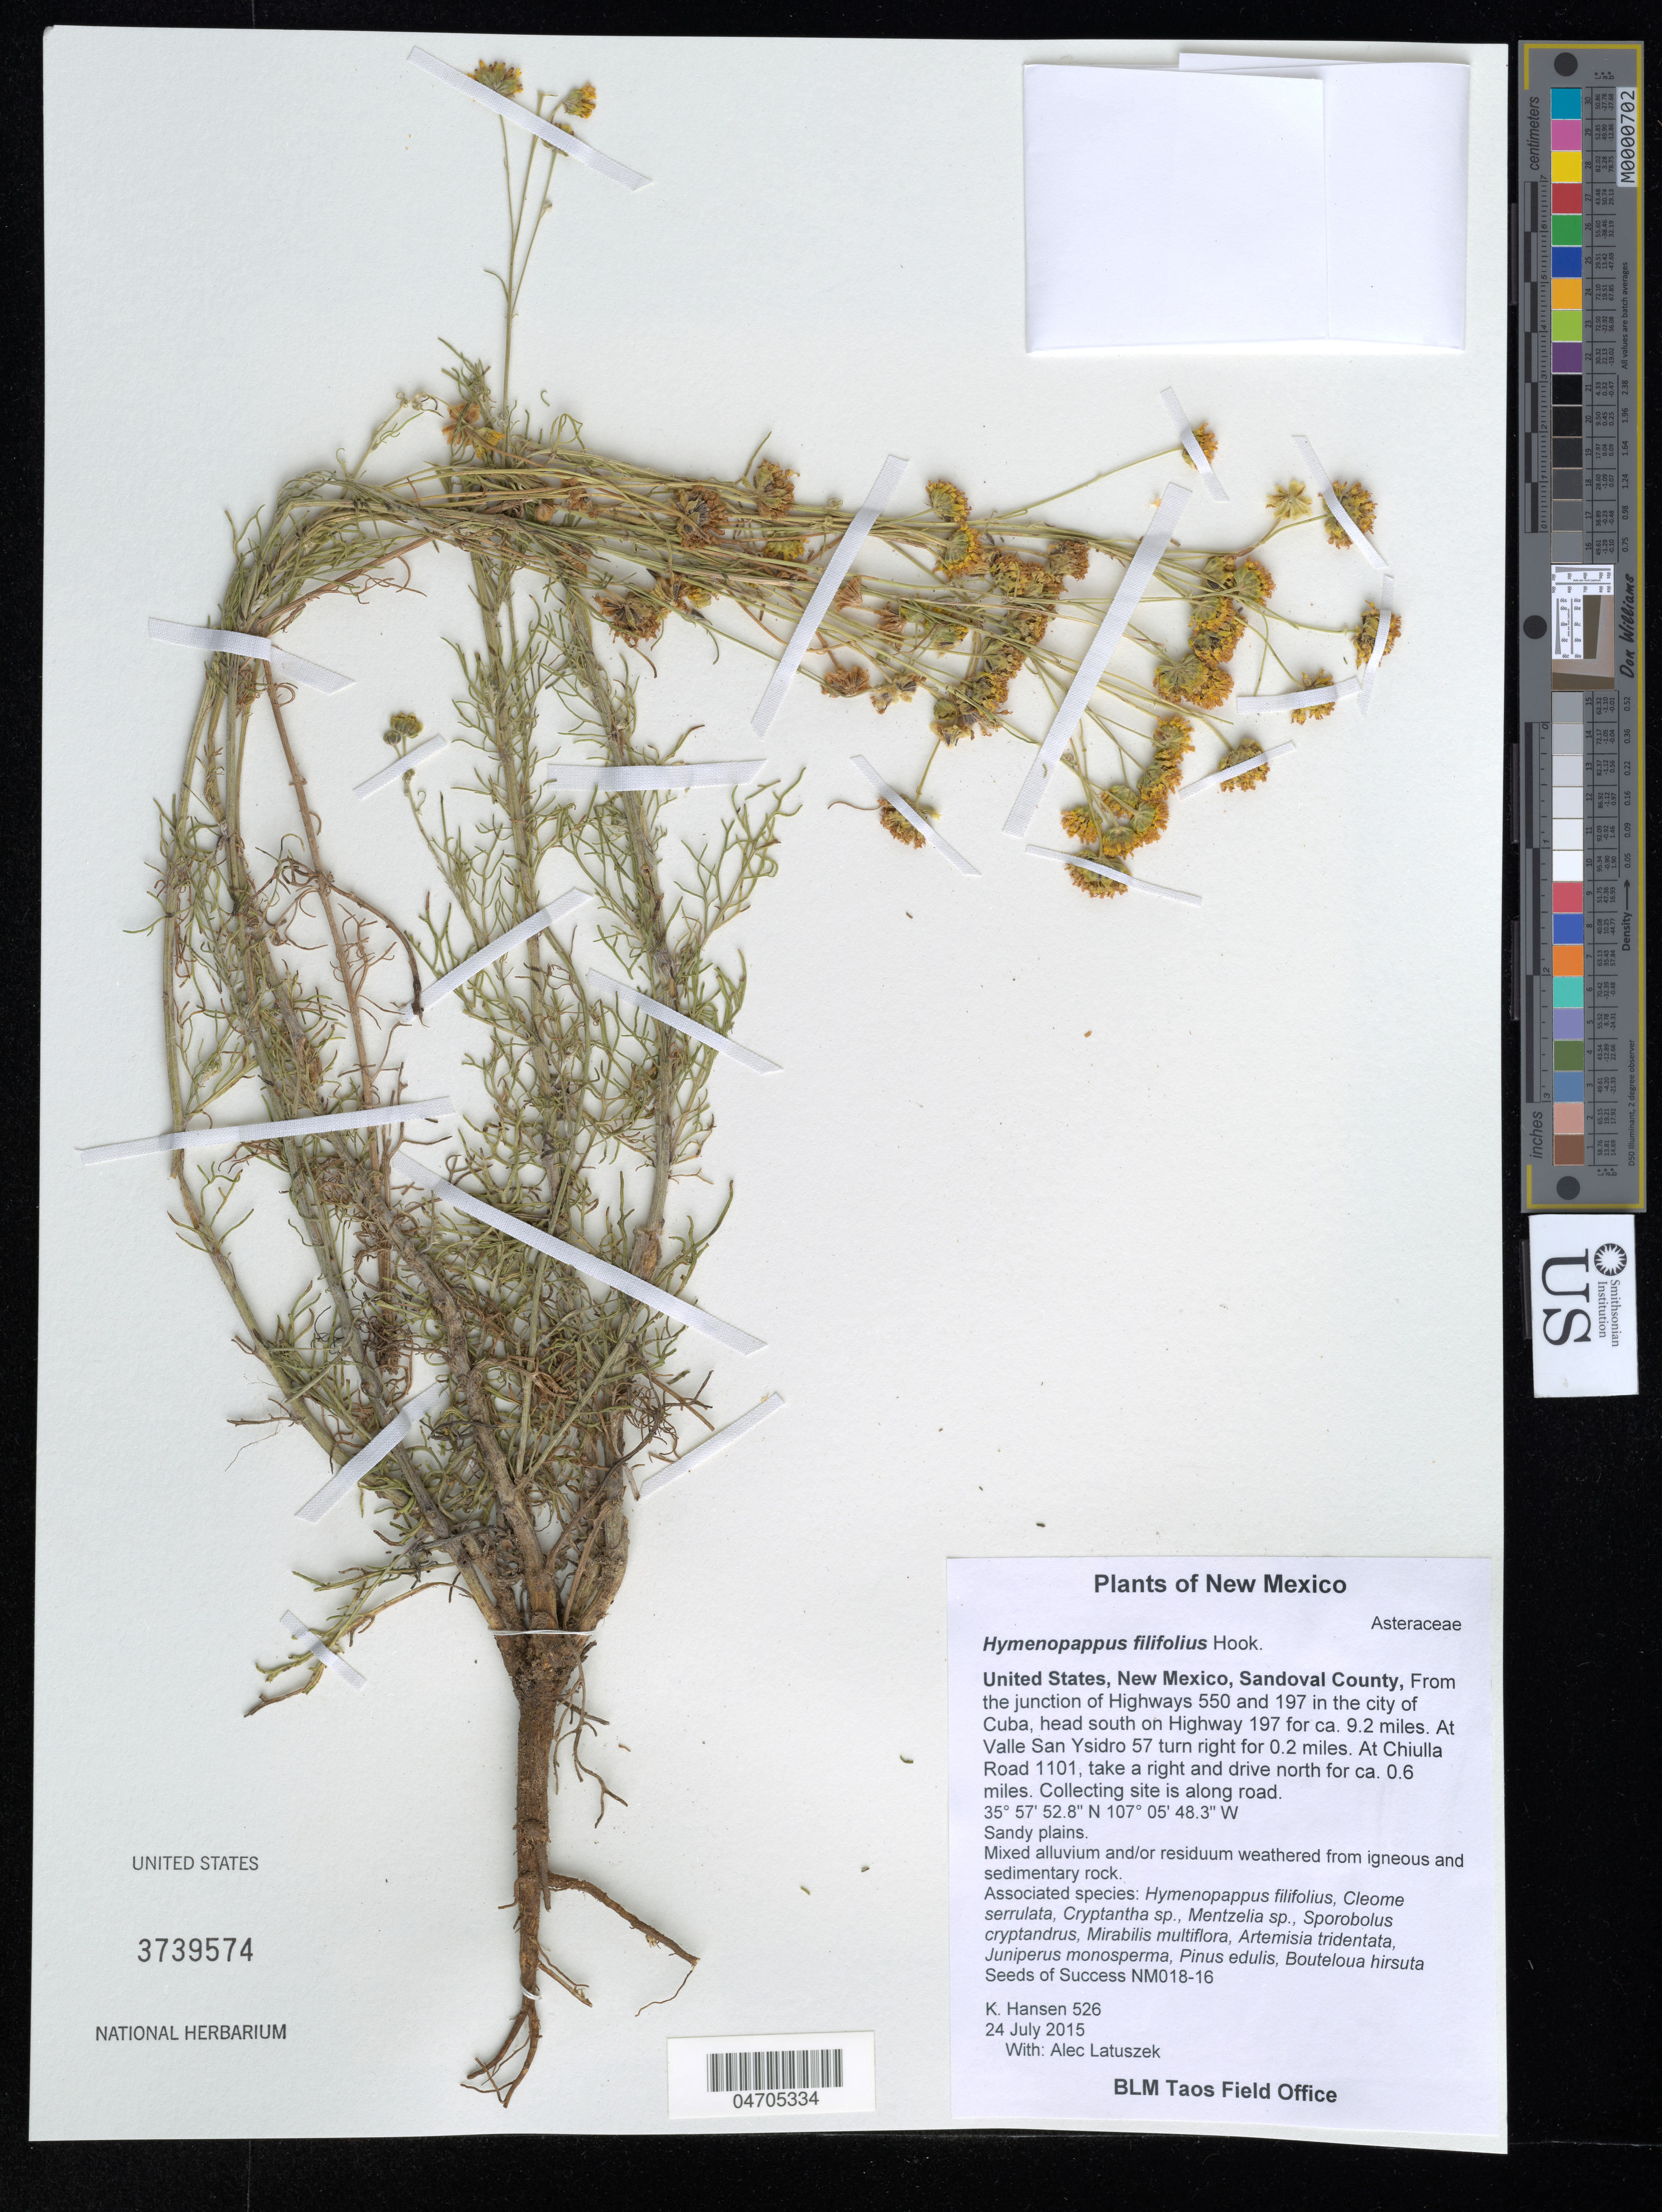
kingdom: Plantae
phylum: Tracheophyta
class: Magnoliopsida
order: Asterales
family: Asteraceae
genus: Hymenopappus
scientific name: Hymenopappus filifolius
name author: Hook.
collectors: K. Hansen & A. Latuszek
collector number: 526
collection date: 2015-07-24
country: United States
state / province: New Mexico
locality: Sandoval County, From the junction of Highways 550 and 197 in the city of Cuba, head south on Highway 197 for ca. 9.2 miles. At Valle San Ysidro 57 turn right for 0.2 miles. At Chiulla Road 1101, take a right and drive north for ca. 0.6 miles. Collecting site is along road.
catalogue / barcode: US 3739574